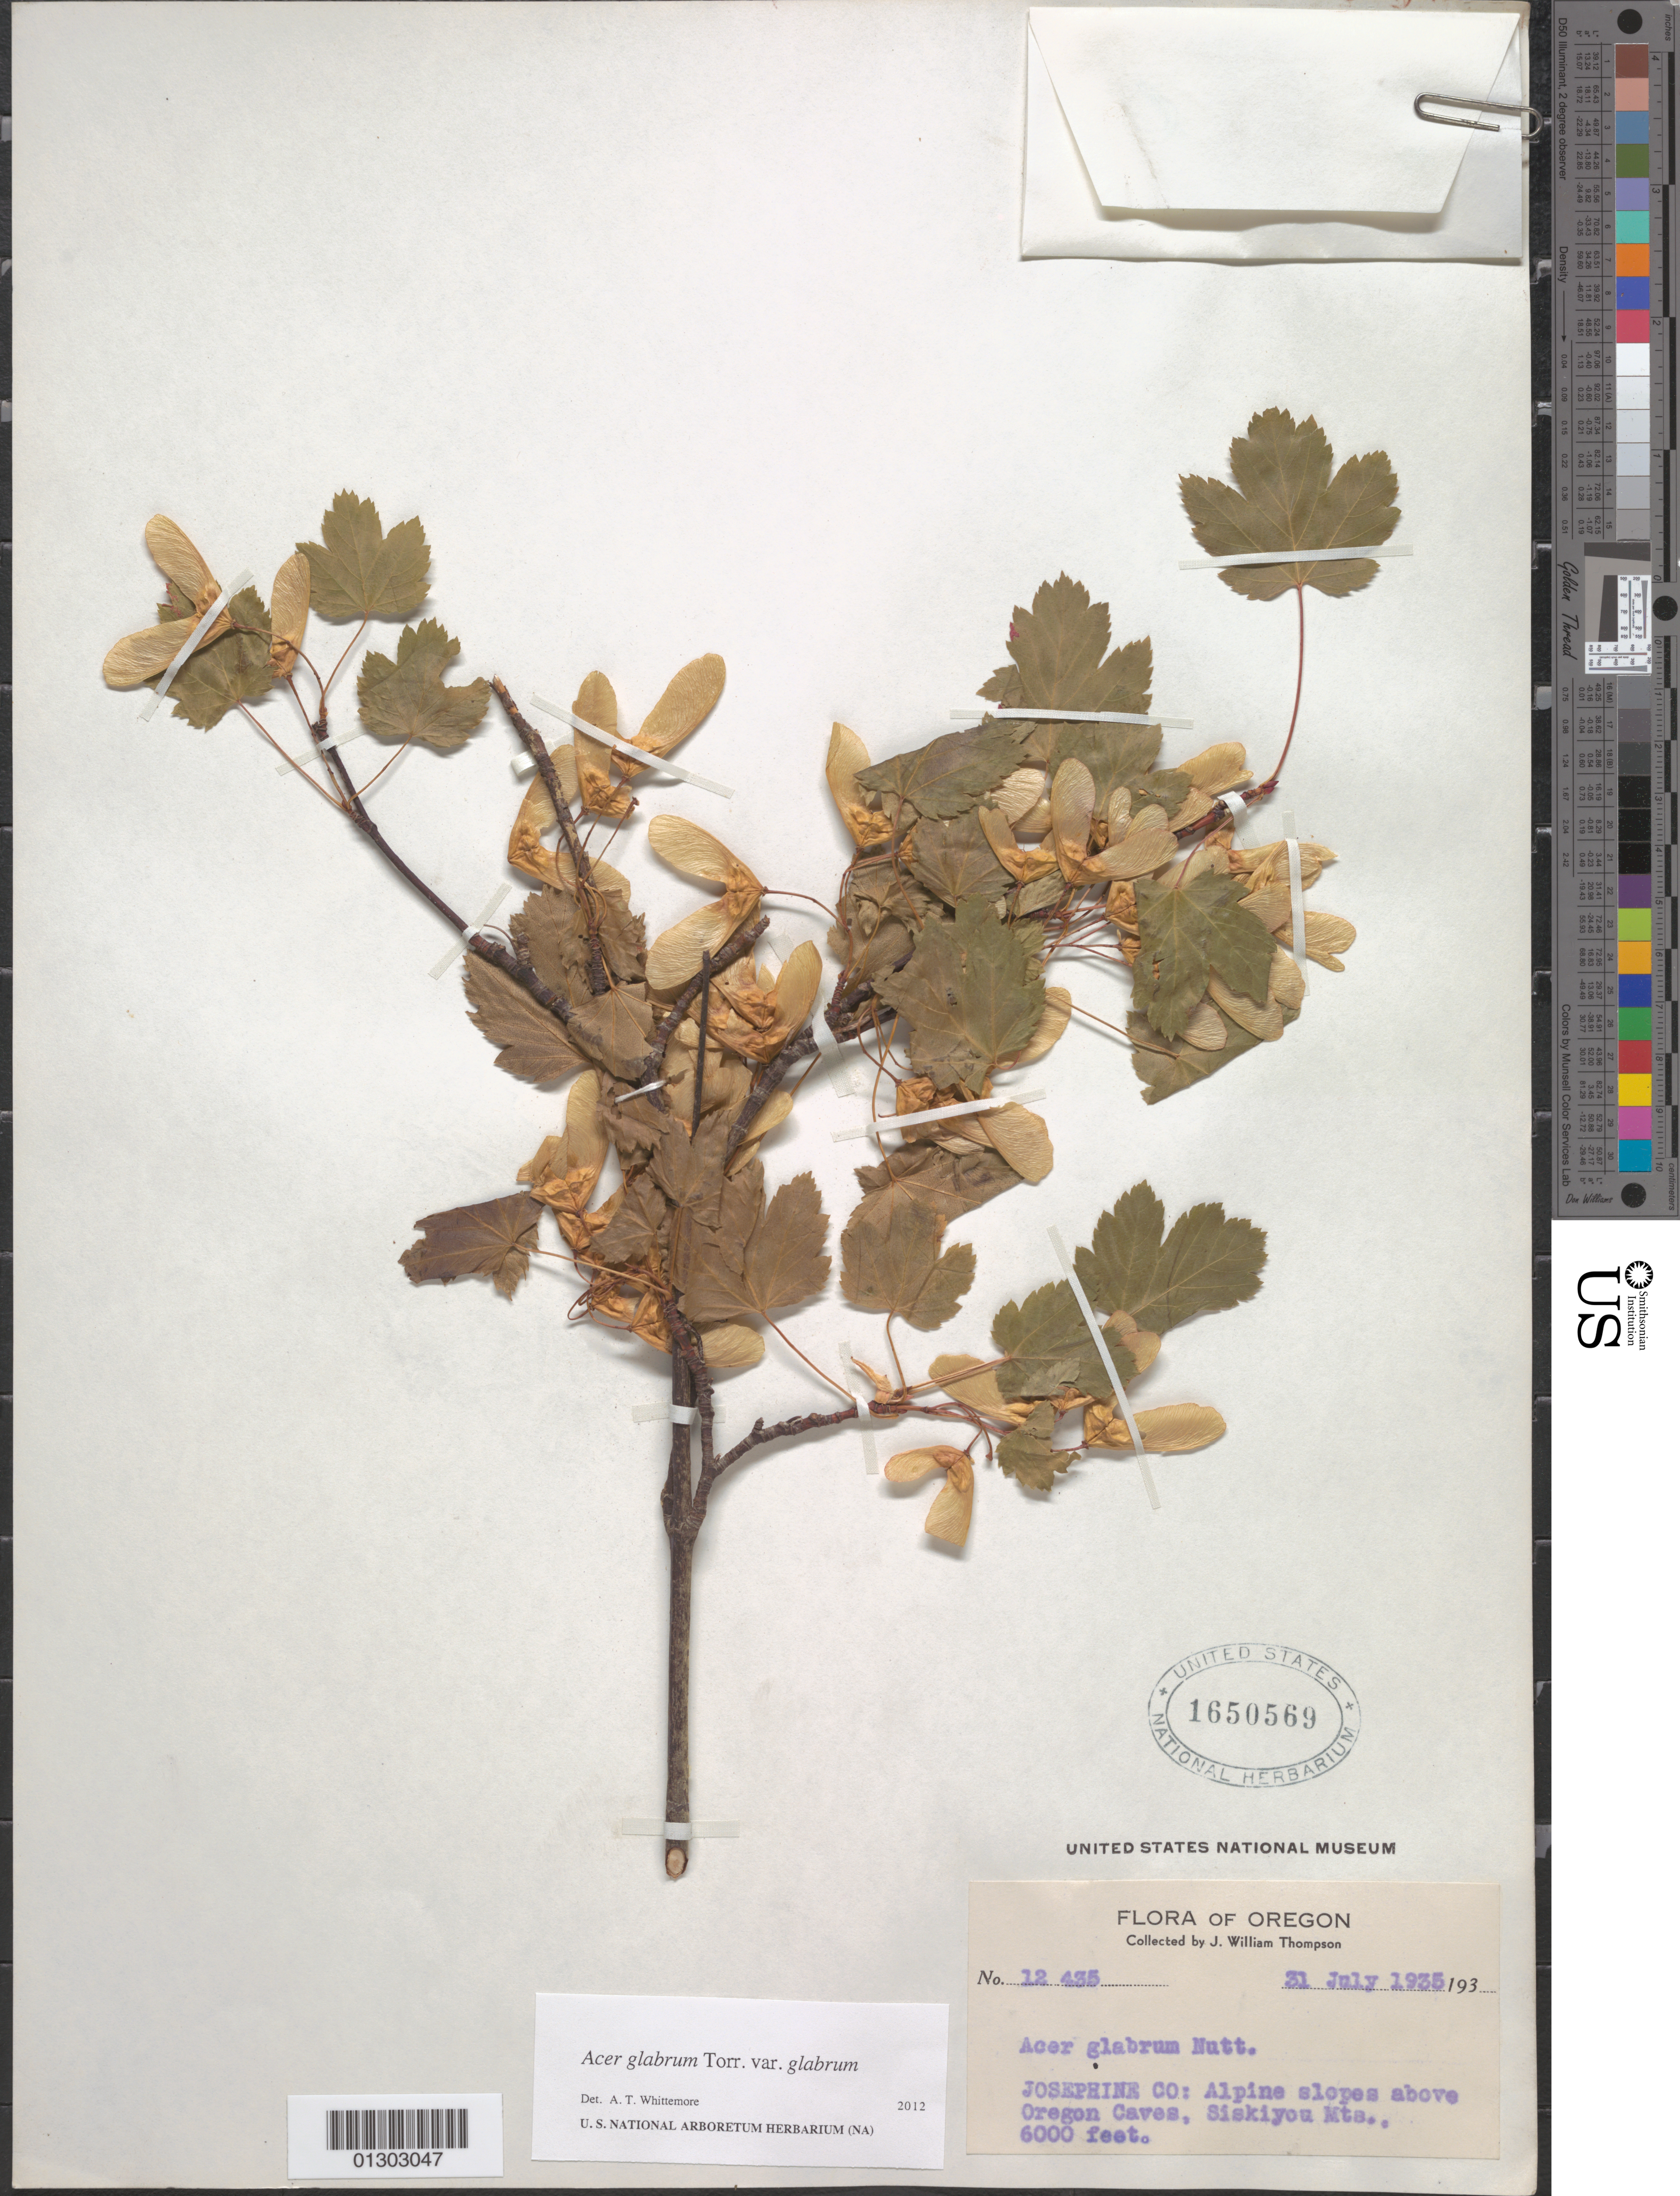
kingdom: Plantae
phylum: Tracheophyta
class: Magnoliopsida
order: Sapindales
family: Sapindaceae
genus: Acer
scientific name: Acer glabrum var. glabrum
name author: Torr.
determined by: Whittemore, A. T.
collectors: J. W. Thompson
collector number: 12435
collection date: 1935-07-31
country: United States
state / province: Oregon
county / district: Josephine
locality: Josephine County, slopes above Oregon Caves, Siskiyou Mts.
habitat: Alpine slopes.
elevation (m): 1829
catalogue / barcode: US 1650569